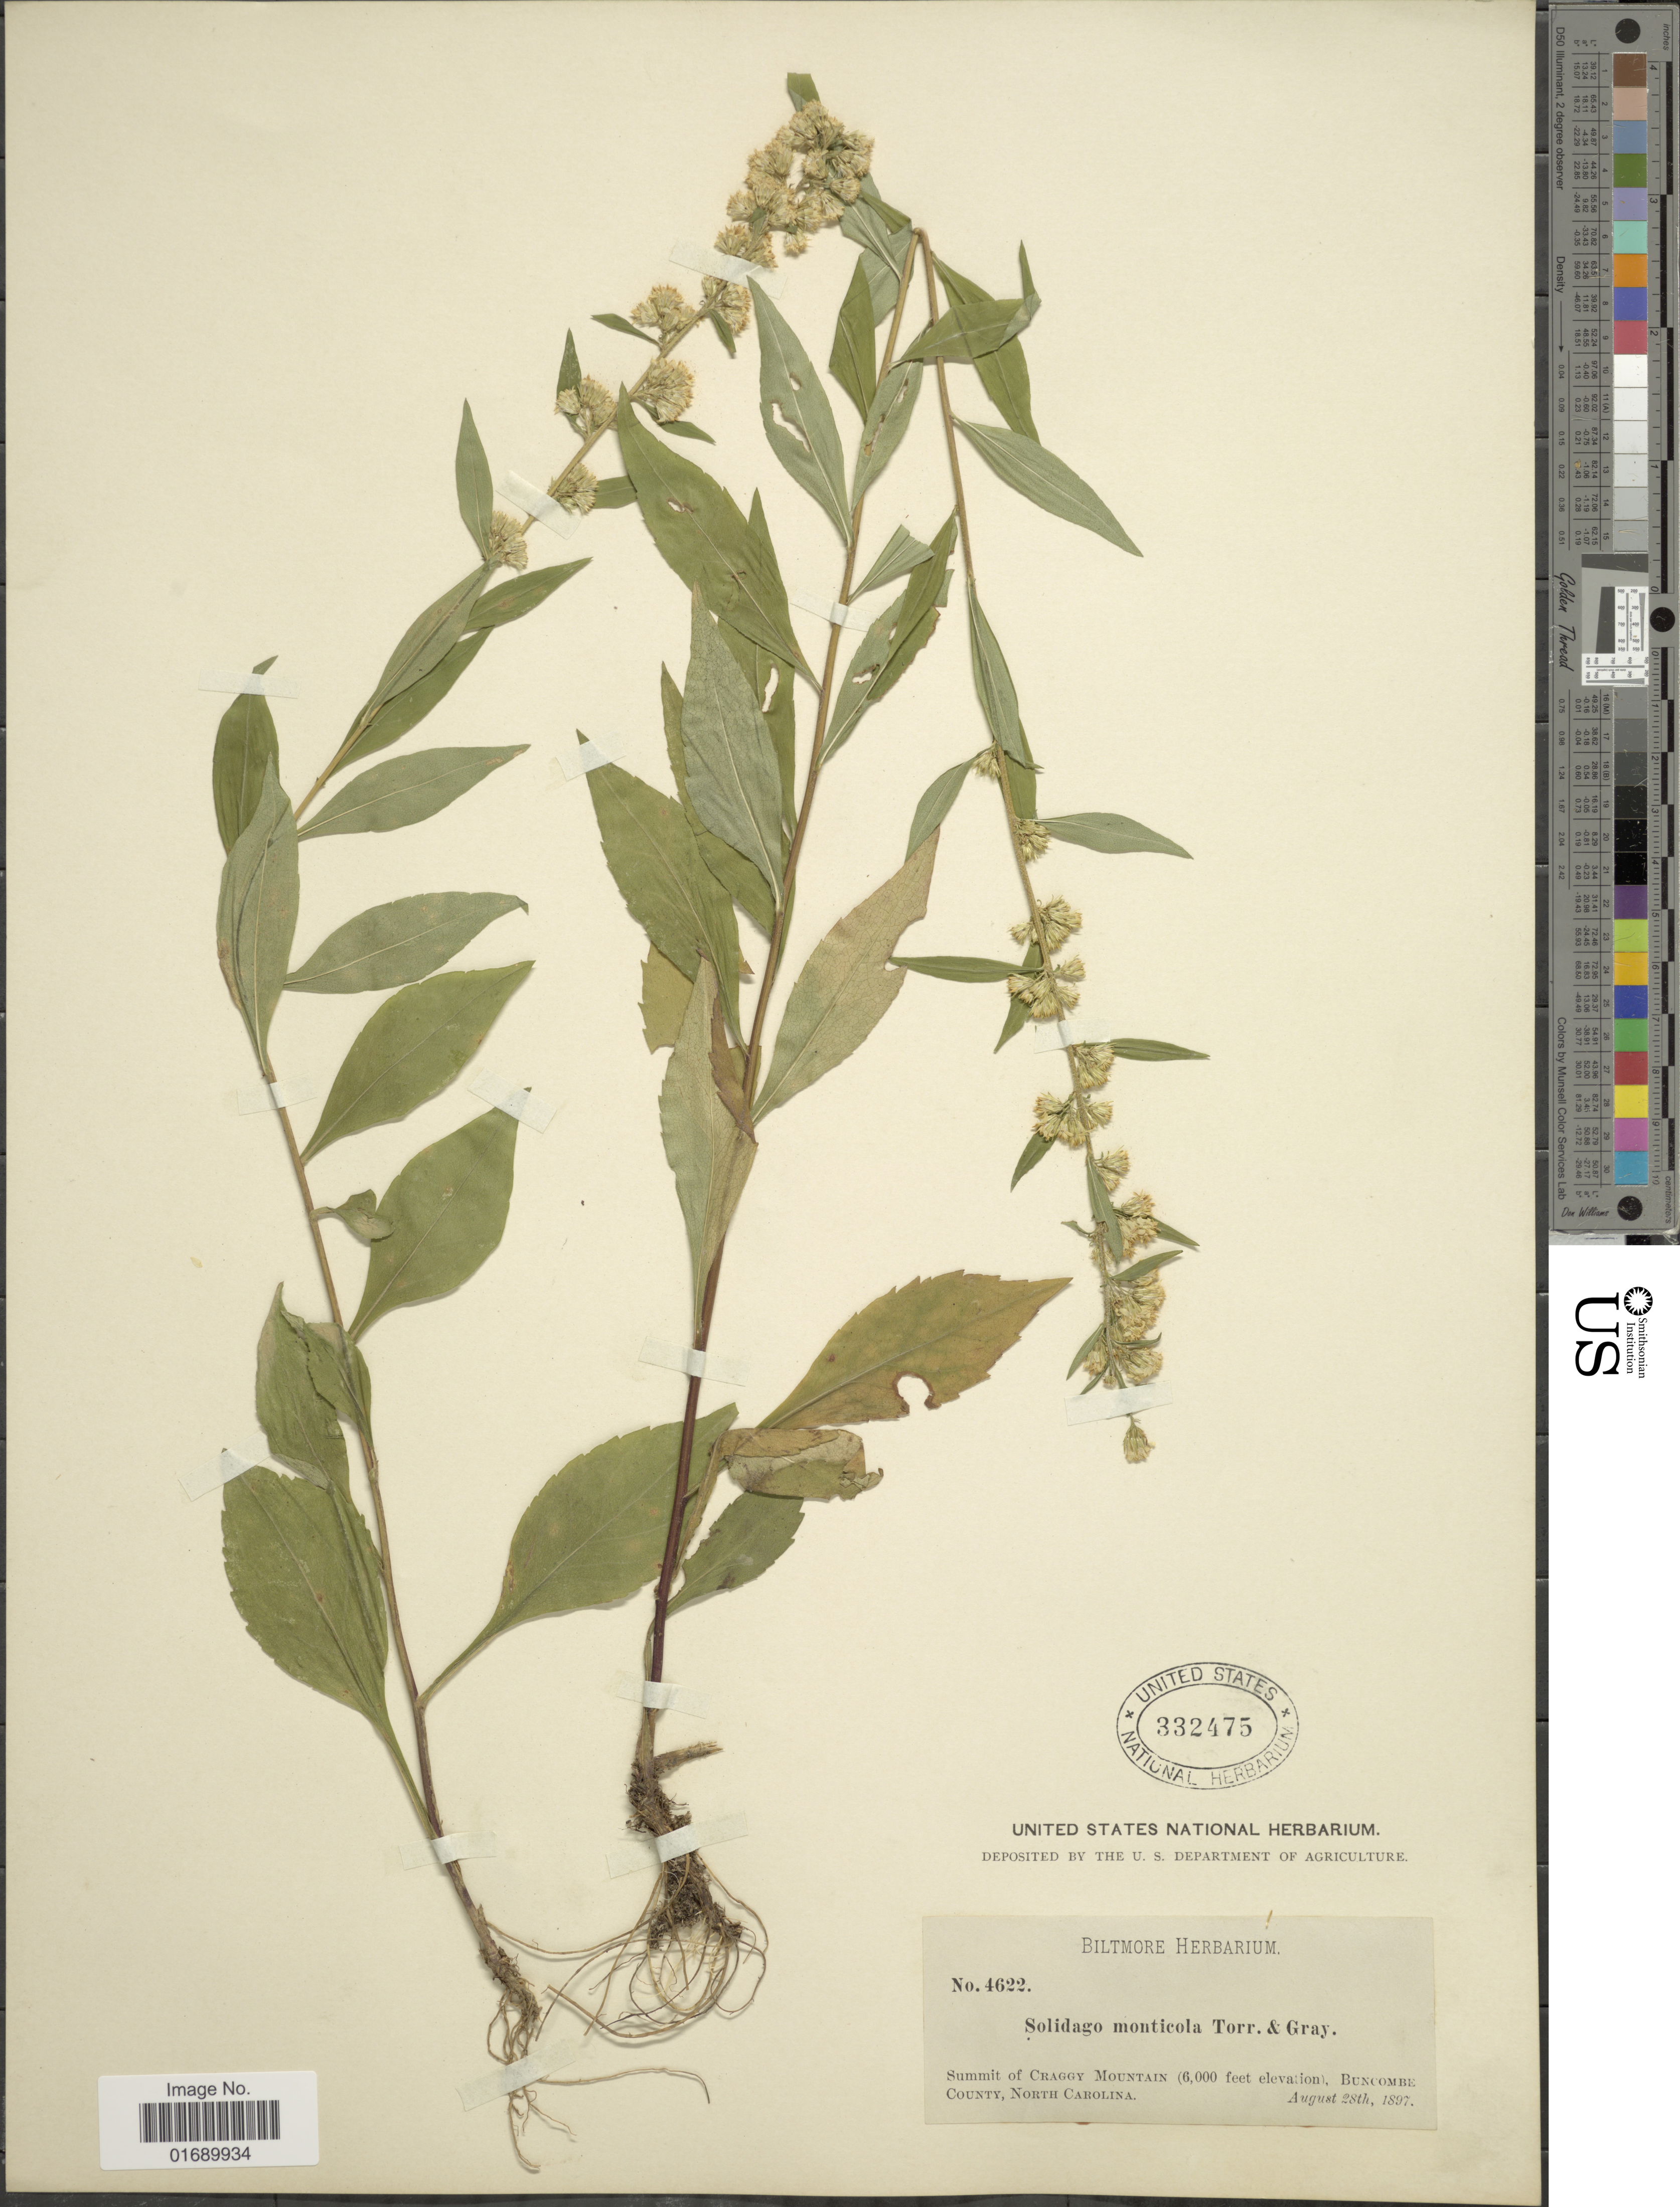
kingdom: Plantae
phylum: Tracheophyta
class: Magnoliopsida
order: Asterales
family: Asteraceae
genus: Solidago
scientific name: Solidago roanensis var. monticola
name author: (Torr. & A. Gray) Fernald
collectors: ex herb. Biltmore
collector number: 4622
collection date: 1897-08-28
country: United States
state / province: North Carolina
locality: Summit of Craggy Mountain, Buncombe County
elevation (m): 1829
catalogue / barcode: US 332475